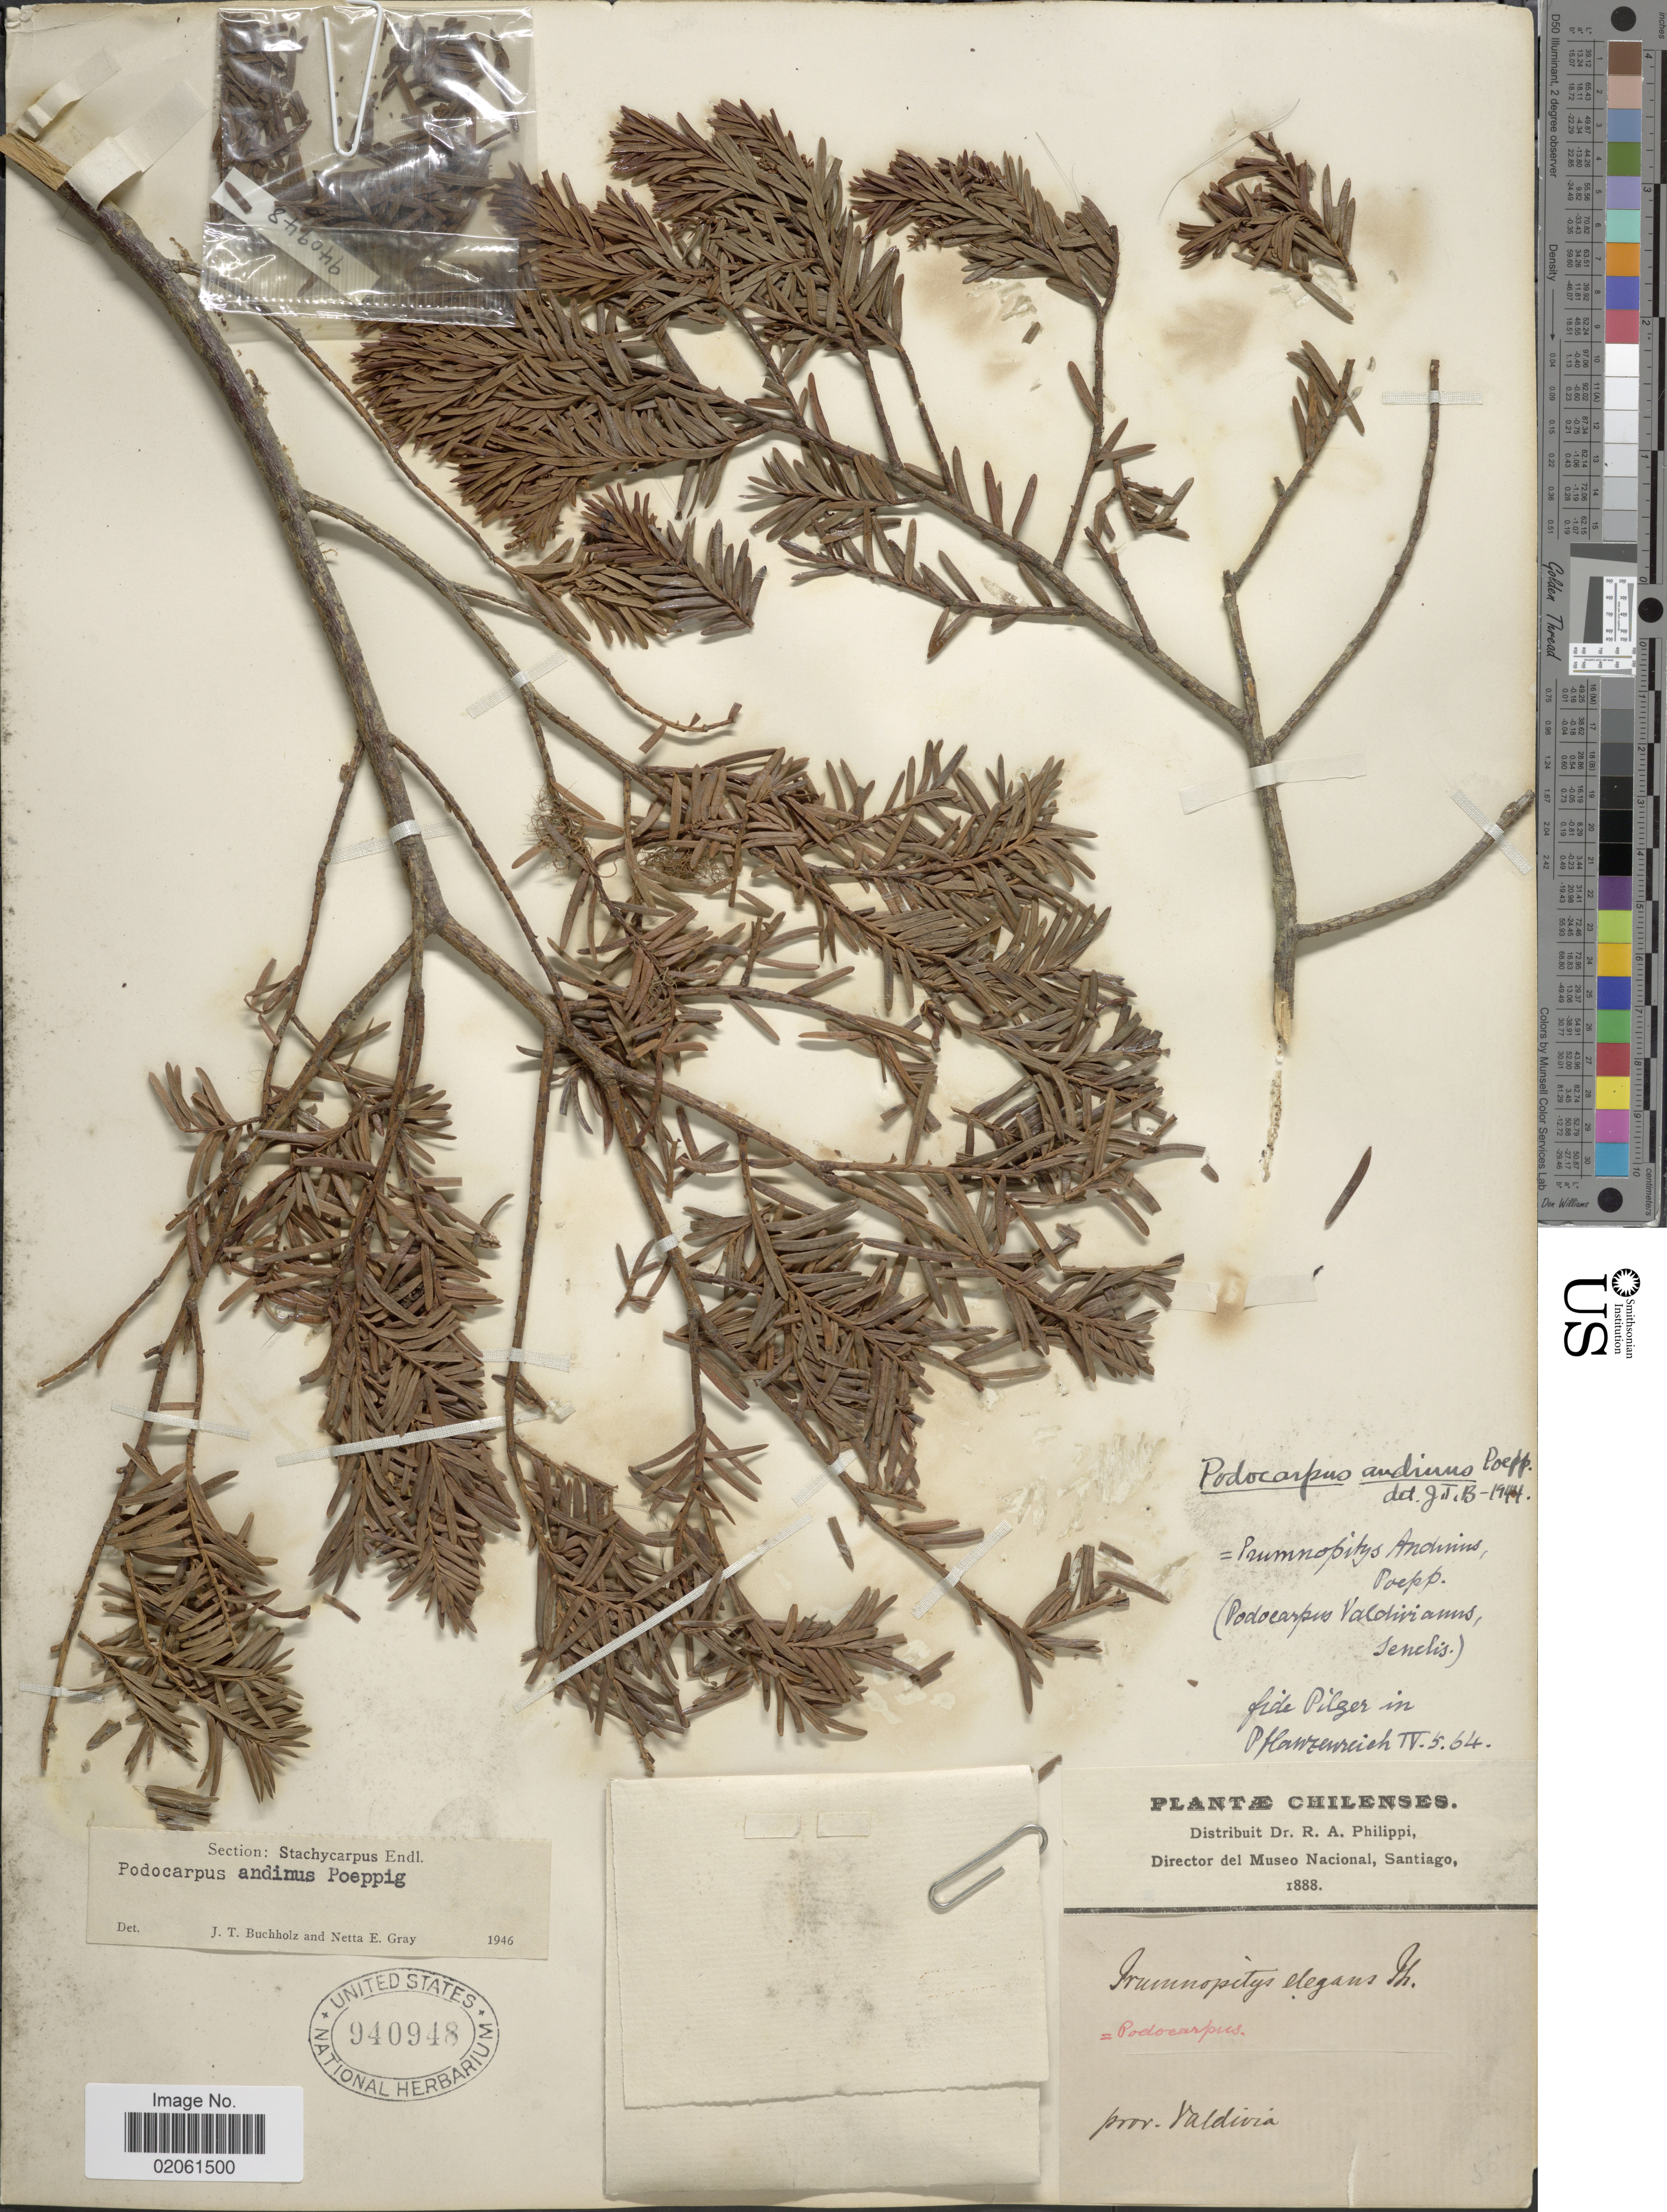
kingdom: Plantae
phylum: Tracheophyta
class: Pinopsida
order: Pinales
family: Podocarpaceae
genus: Podocarpus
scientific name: Podocarpus andinus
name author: Poepp. ex Endl.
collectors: R. A. Philippi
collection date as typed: Transcribed d/m/y: 5/6/64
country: Chile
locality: Prov. Valdivia.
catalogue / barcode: US 940948